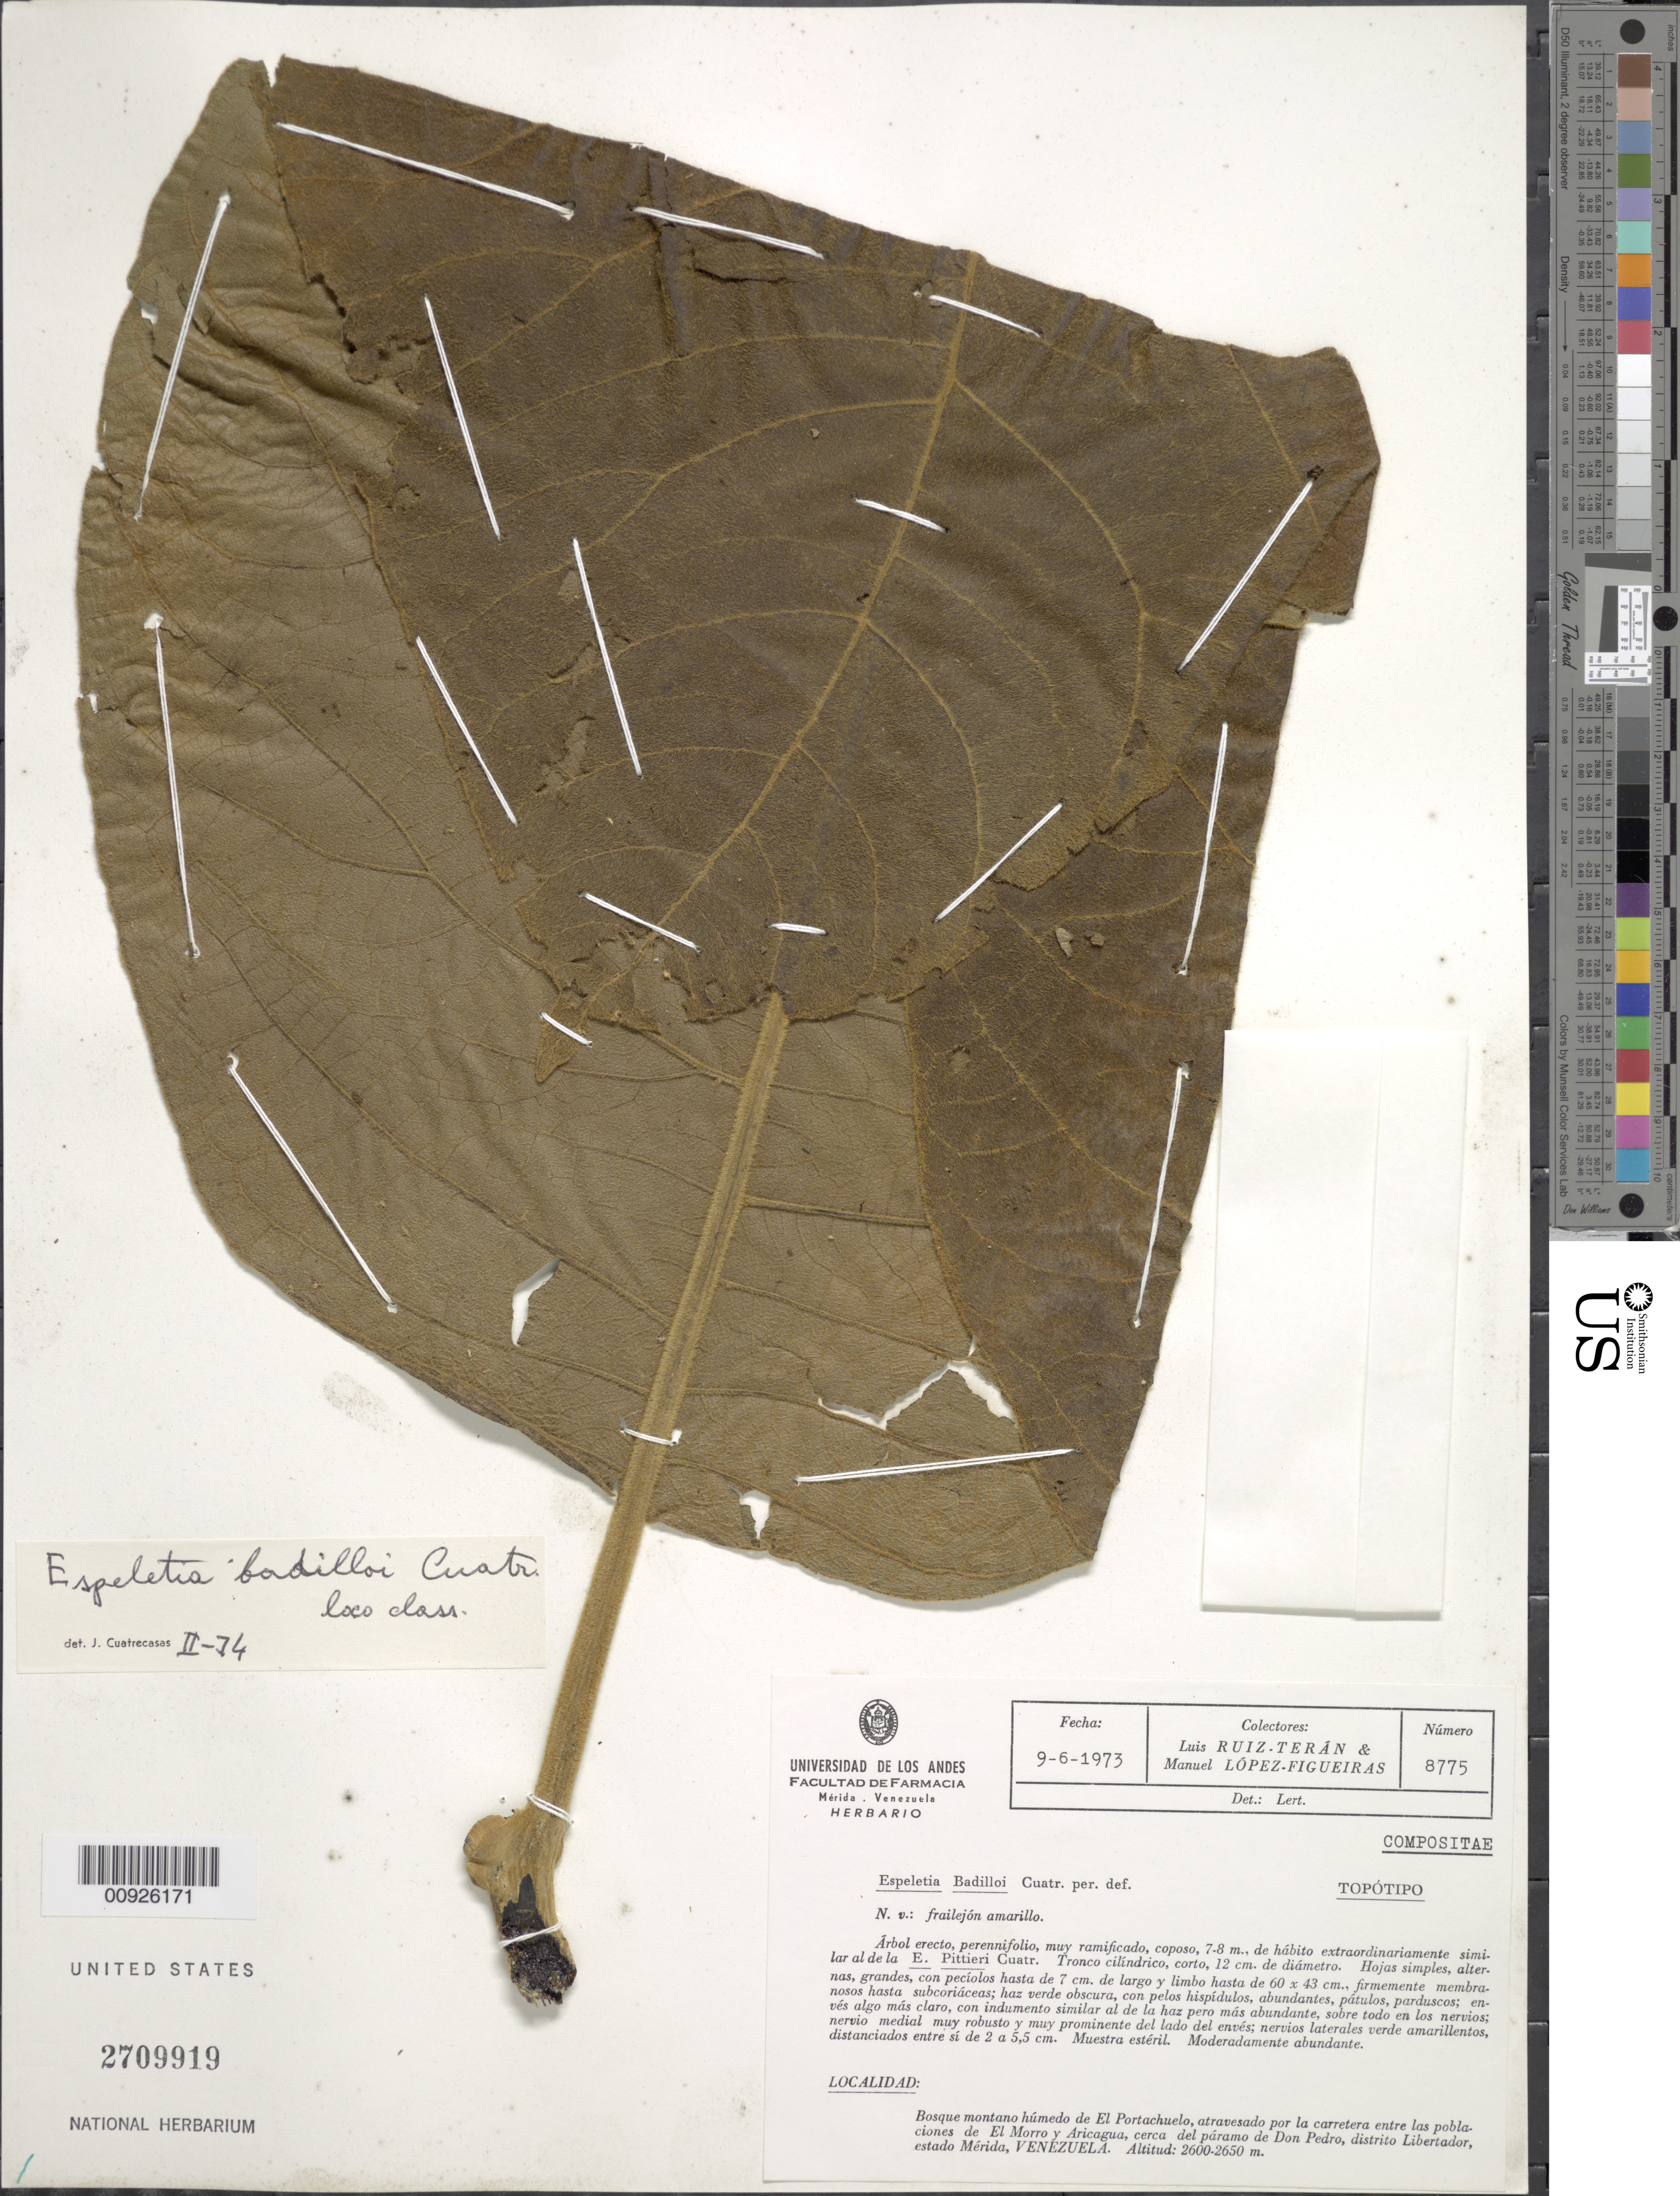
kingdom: Plantae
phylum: Tracheophyta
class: Magnoliopsida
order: Asterales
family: Asteraceae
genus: Carramboa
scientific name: Carramboa badilloi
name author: (Cuatrec.) Cuatrec.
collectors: L. Teran & M. López Figueiras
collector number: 8775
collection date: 1973-06-09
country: Venezuela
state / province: Mérida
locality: Bosque montano humedo de El Portachuelo, atravesado por la carretera entre las poblaciones de El Morro y Aricagua, cerca del paramo de Don Pedro, distrito Libertador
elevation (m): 2600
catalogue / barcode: US 2709919